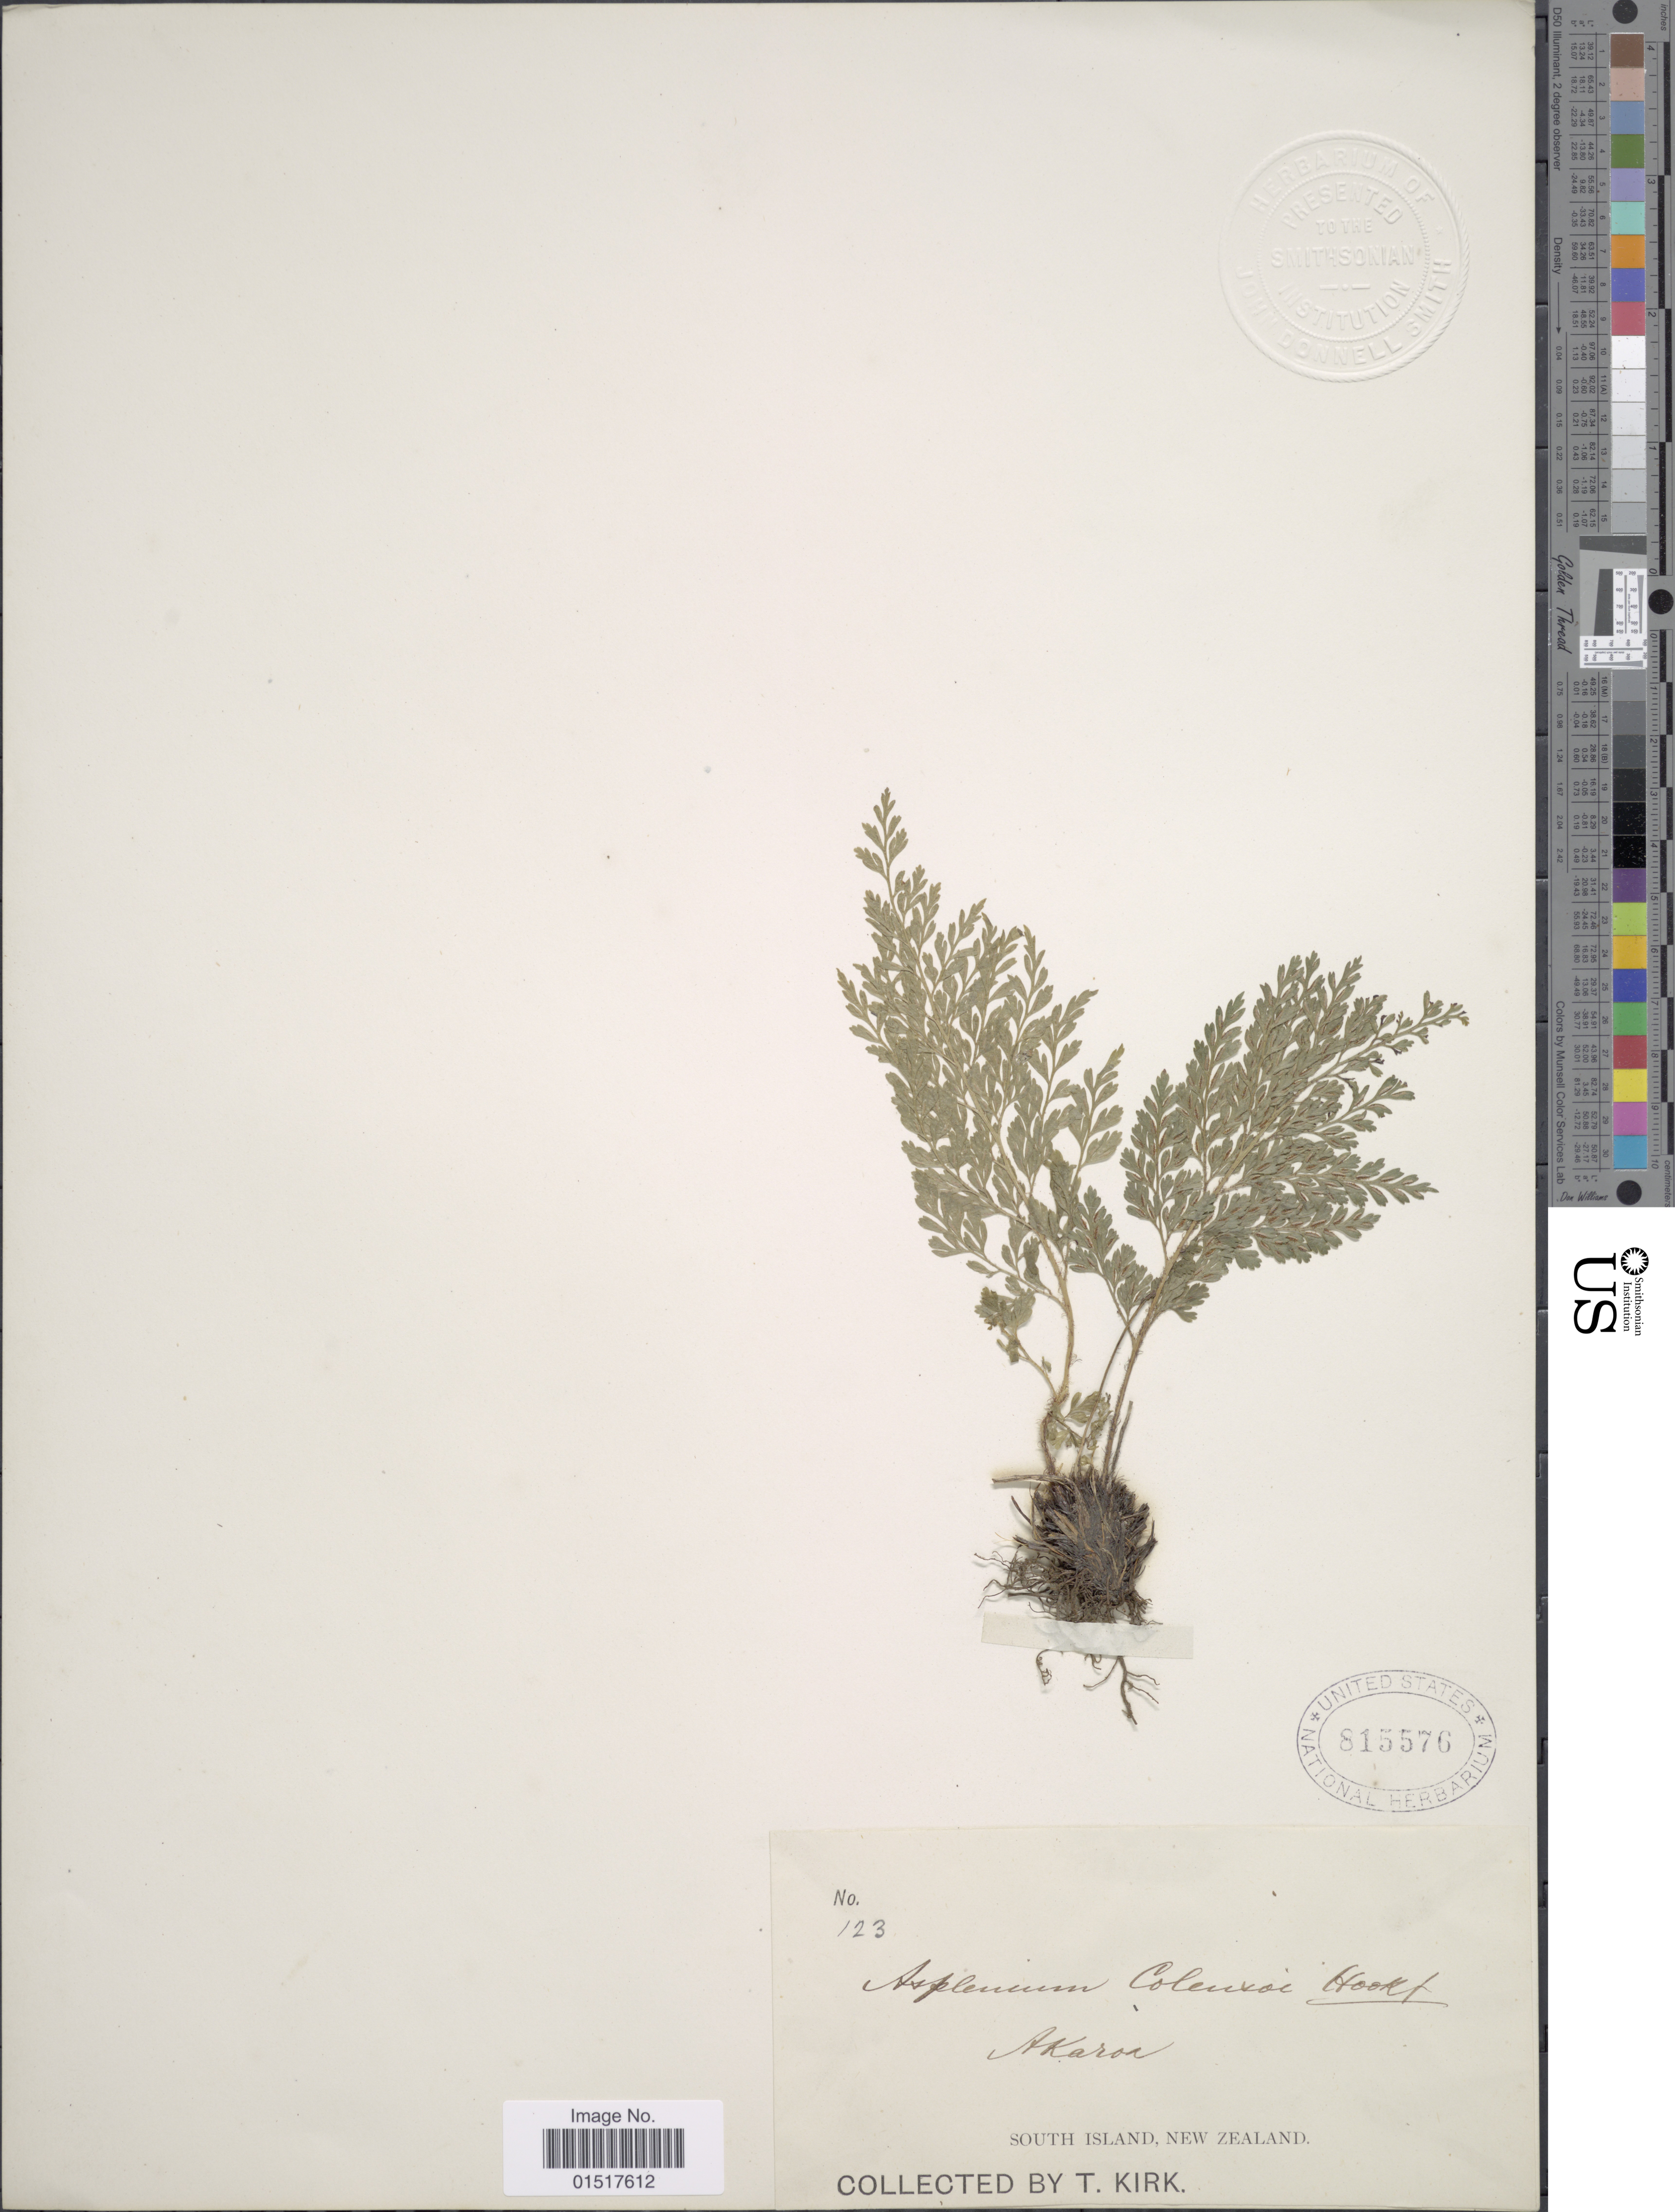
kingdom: Plantae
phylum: Tracheophyta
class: Polypodiopsida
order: Polypodiales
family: Aspleniaceae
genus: Asplenium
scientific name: Asplenium colensoi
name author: Hook. f.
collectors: T. Kirk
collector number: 123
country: New Zealand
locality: Akaroa. South Island.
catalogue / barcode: US 815576